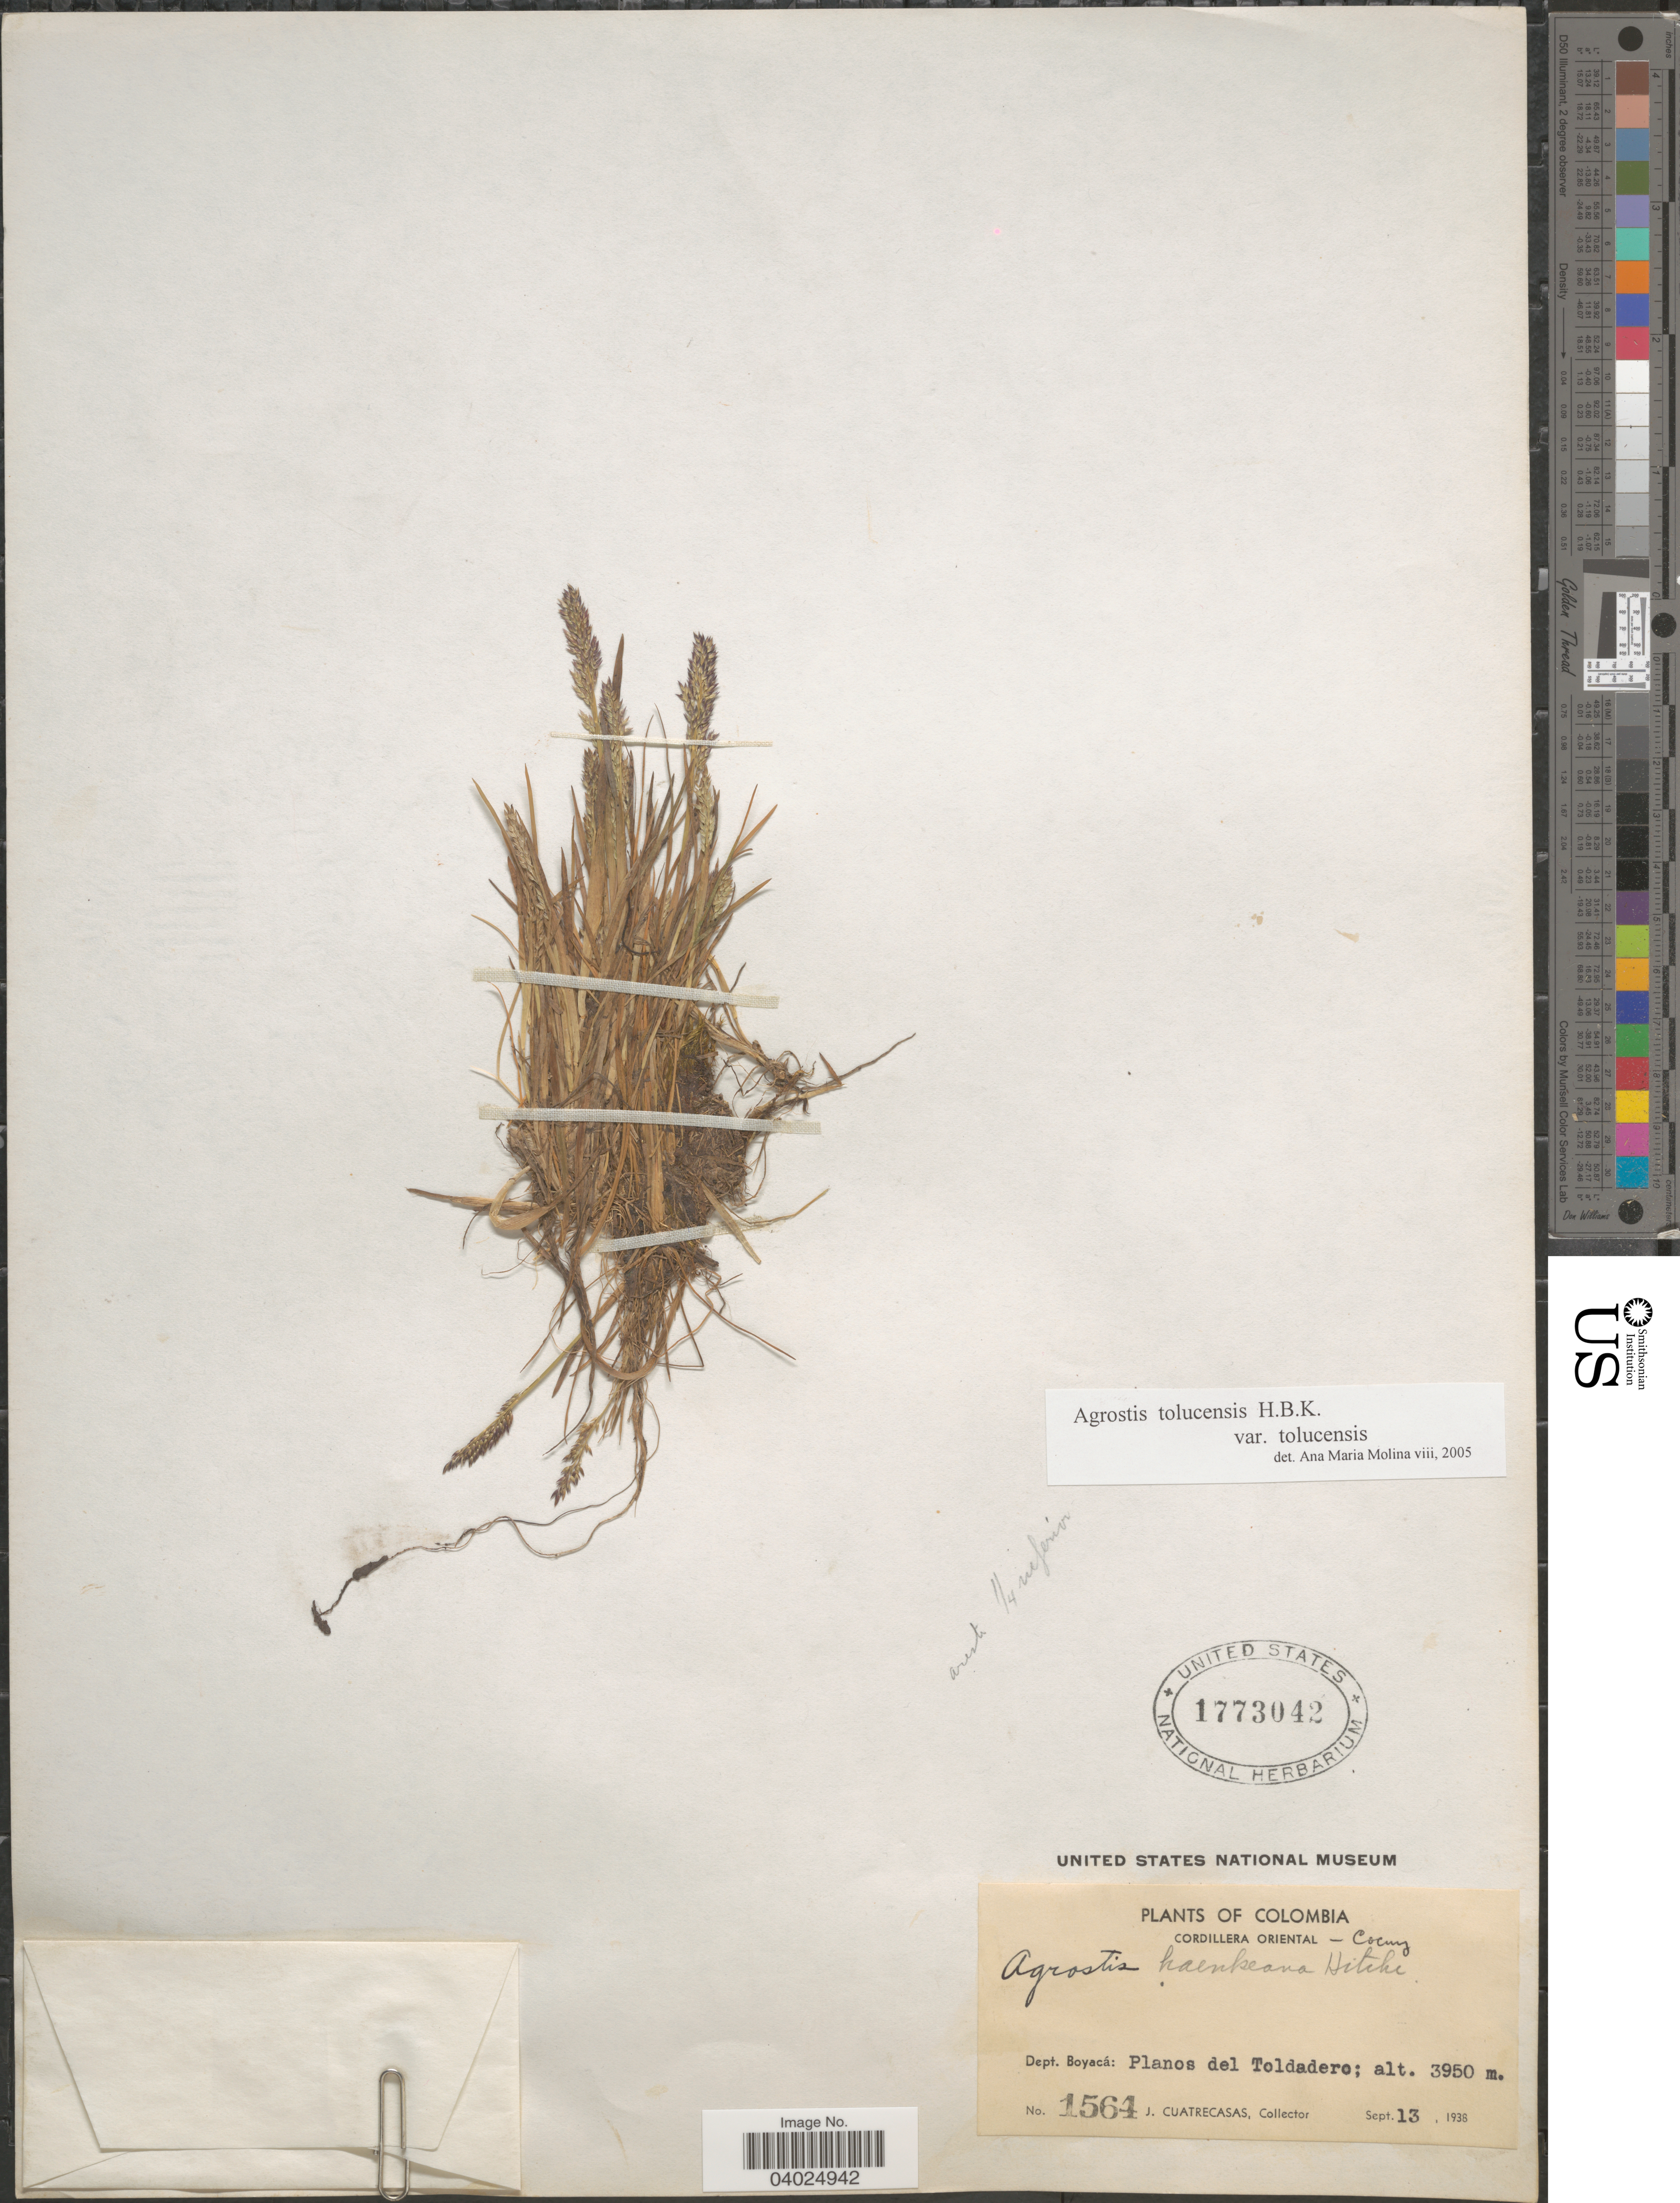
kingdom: Plantae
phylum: Tracheophyta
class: Liliopsida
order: Poales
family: Poaceae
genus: Agrostis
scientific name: Agrostis tolucensis Kunth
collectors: J. Cuatrecasas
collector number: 1564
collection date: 1938-09-13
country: Colombia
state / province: Boyacá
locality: Cordillera Oriental - Cocuy. Dept. Boyacá: Planos del Toldadero.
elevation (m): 3950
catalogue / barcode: US 1773042